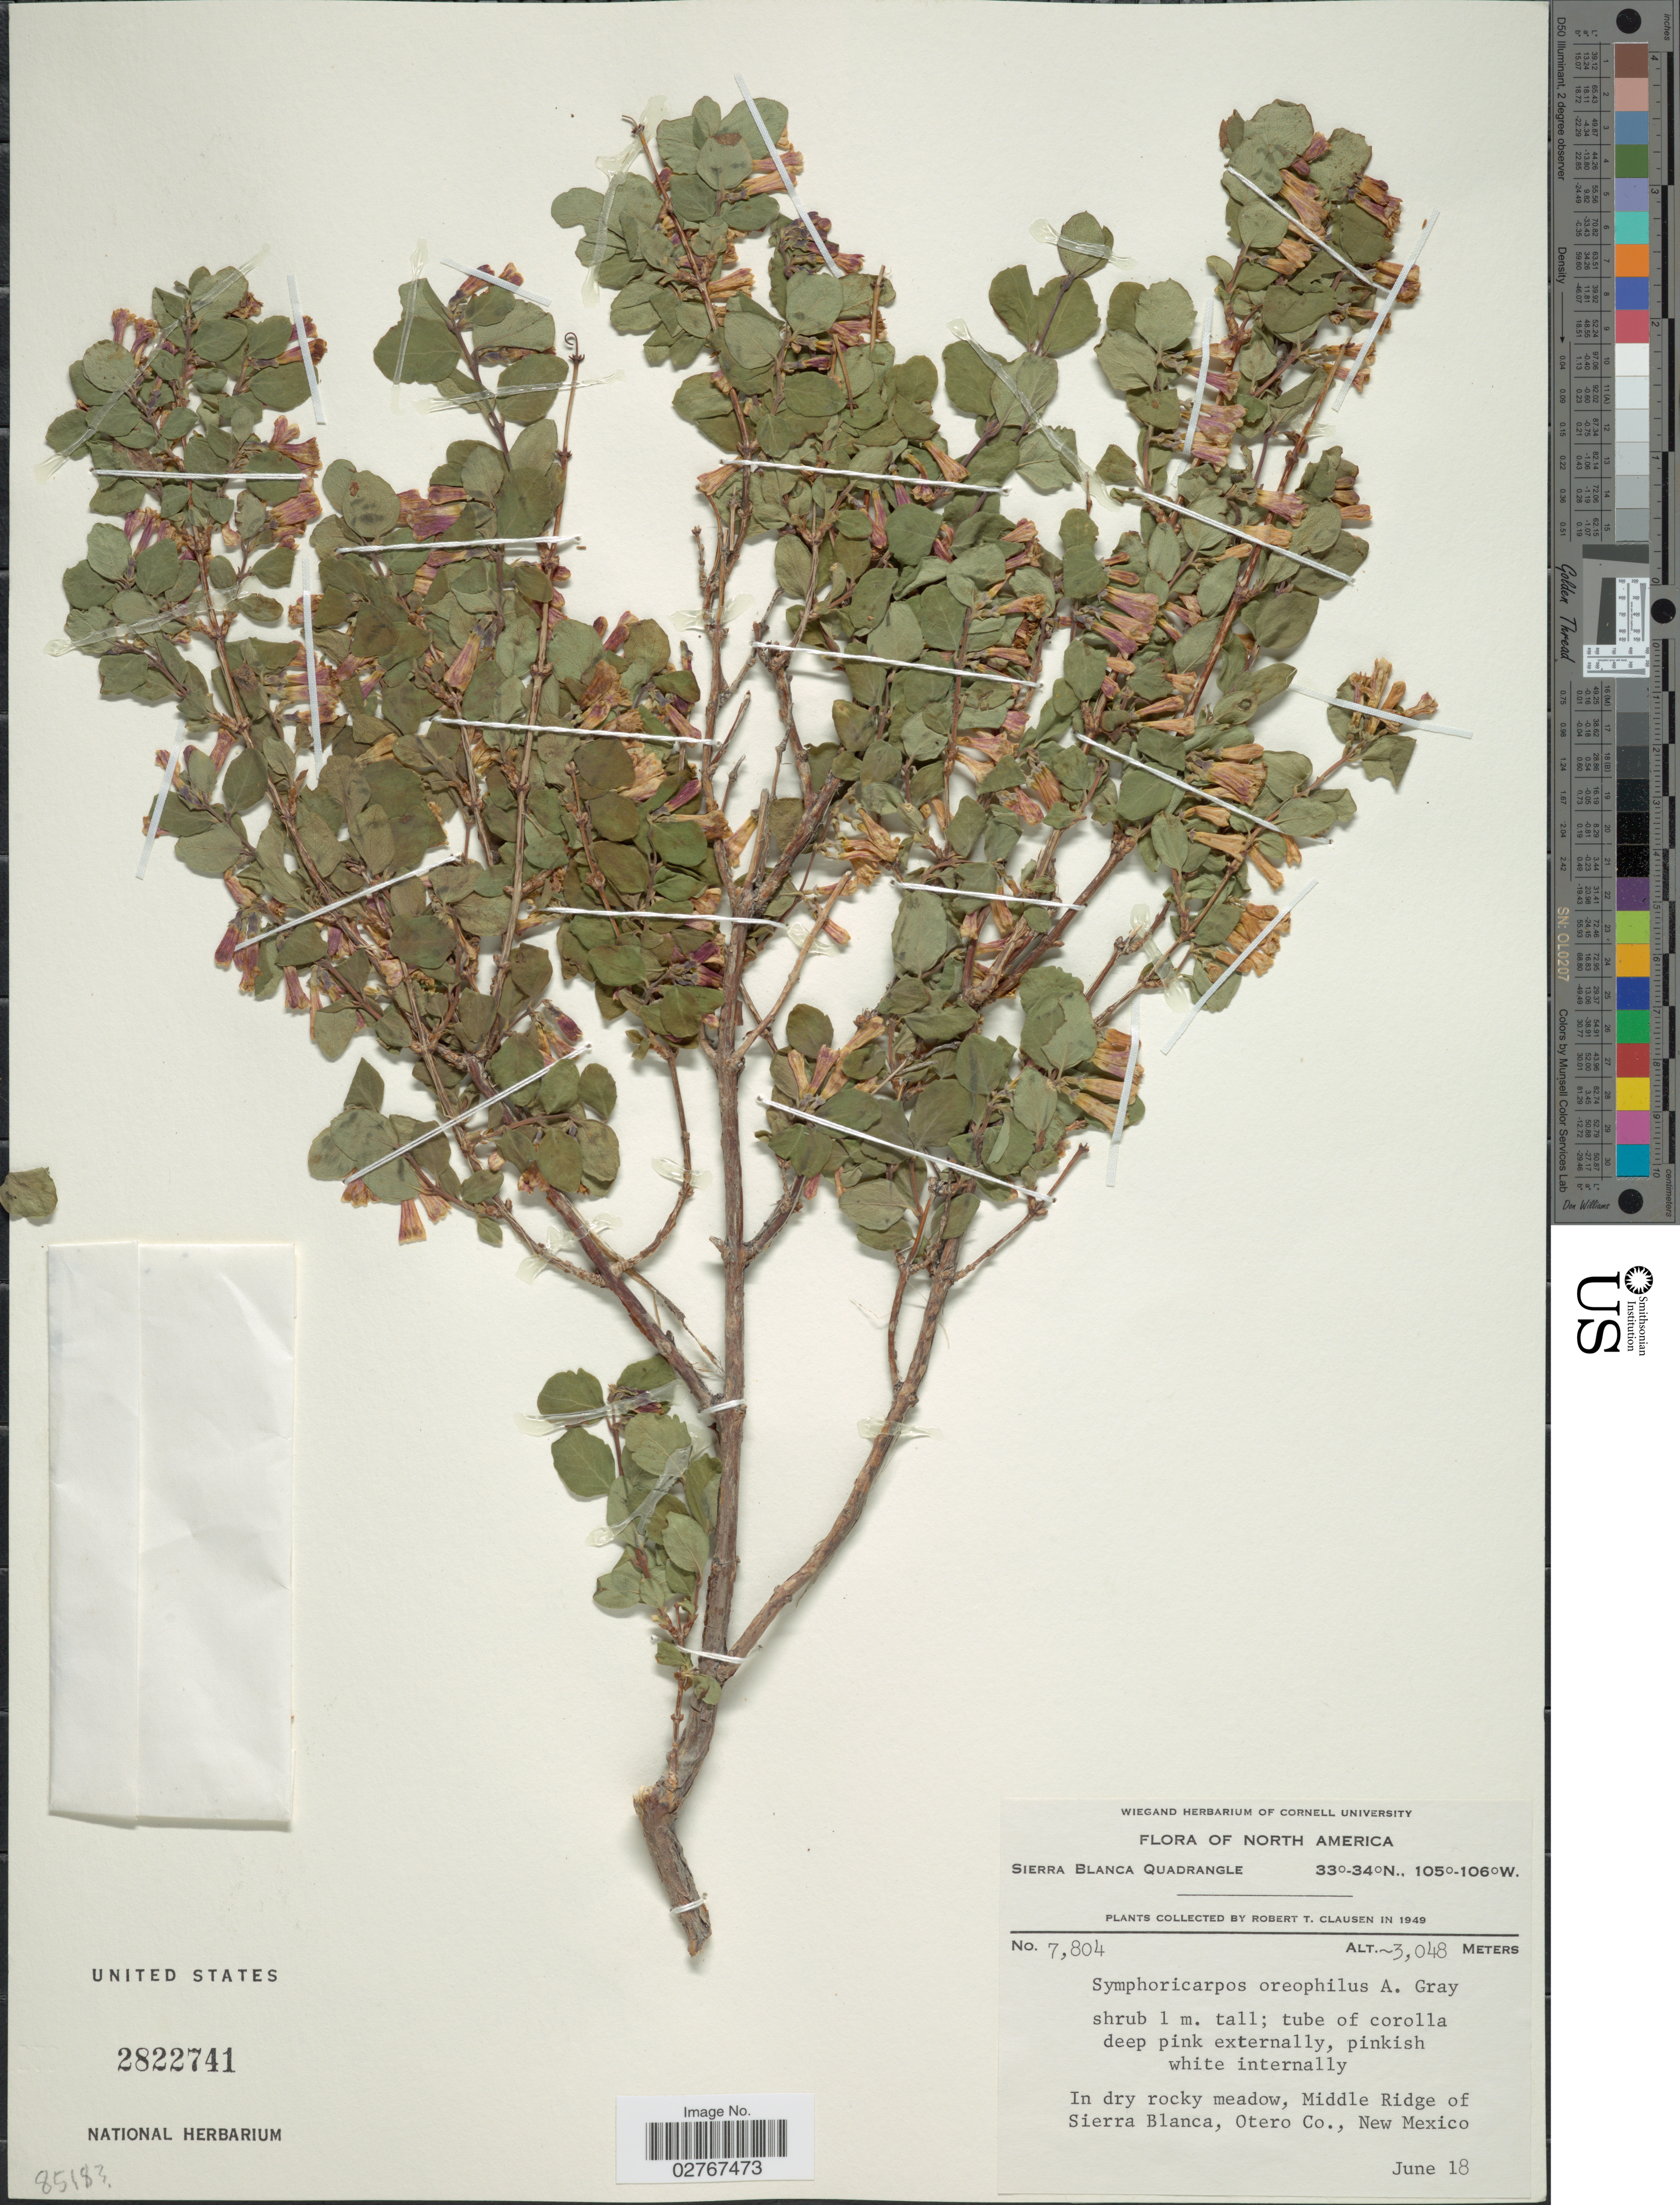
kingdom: Plantae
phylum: Tracheophyta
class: Magnoliopsida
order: Dipsacales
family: Caprifoliaceae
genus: Symphoricarpos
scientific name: Symphoricarpos oreophilus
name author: A. Gray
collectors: R. T. Clausen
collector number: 7804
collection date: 1949-06-18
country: United States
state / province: New Mexico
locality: Sierra Blanca Quadrangle, In dry rocky meadow, Middle Ridge of Sierra Blanca, Otero Co.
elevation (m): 3048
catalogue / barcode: US 2822741